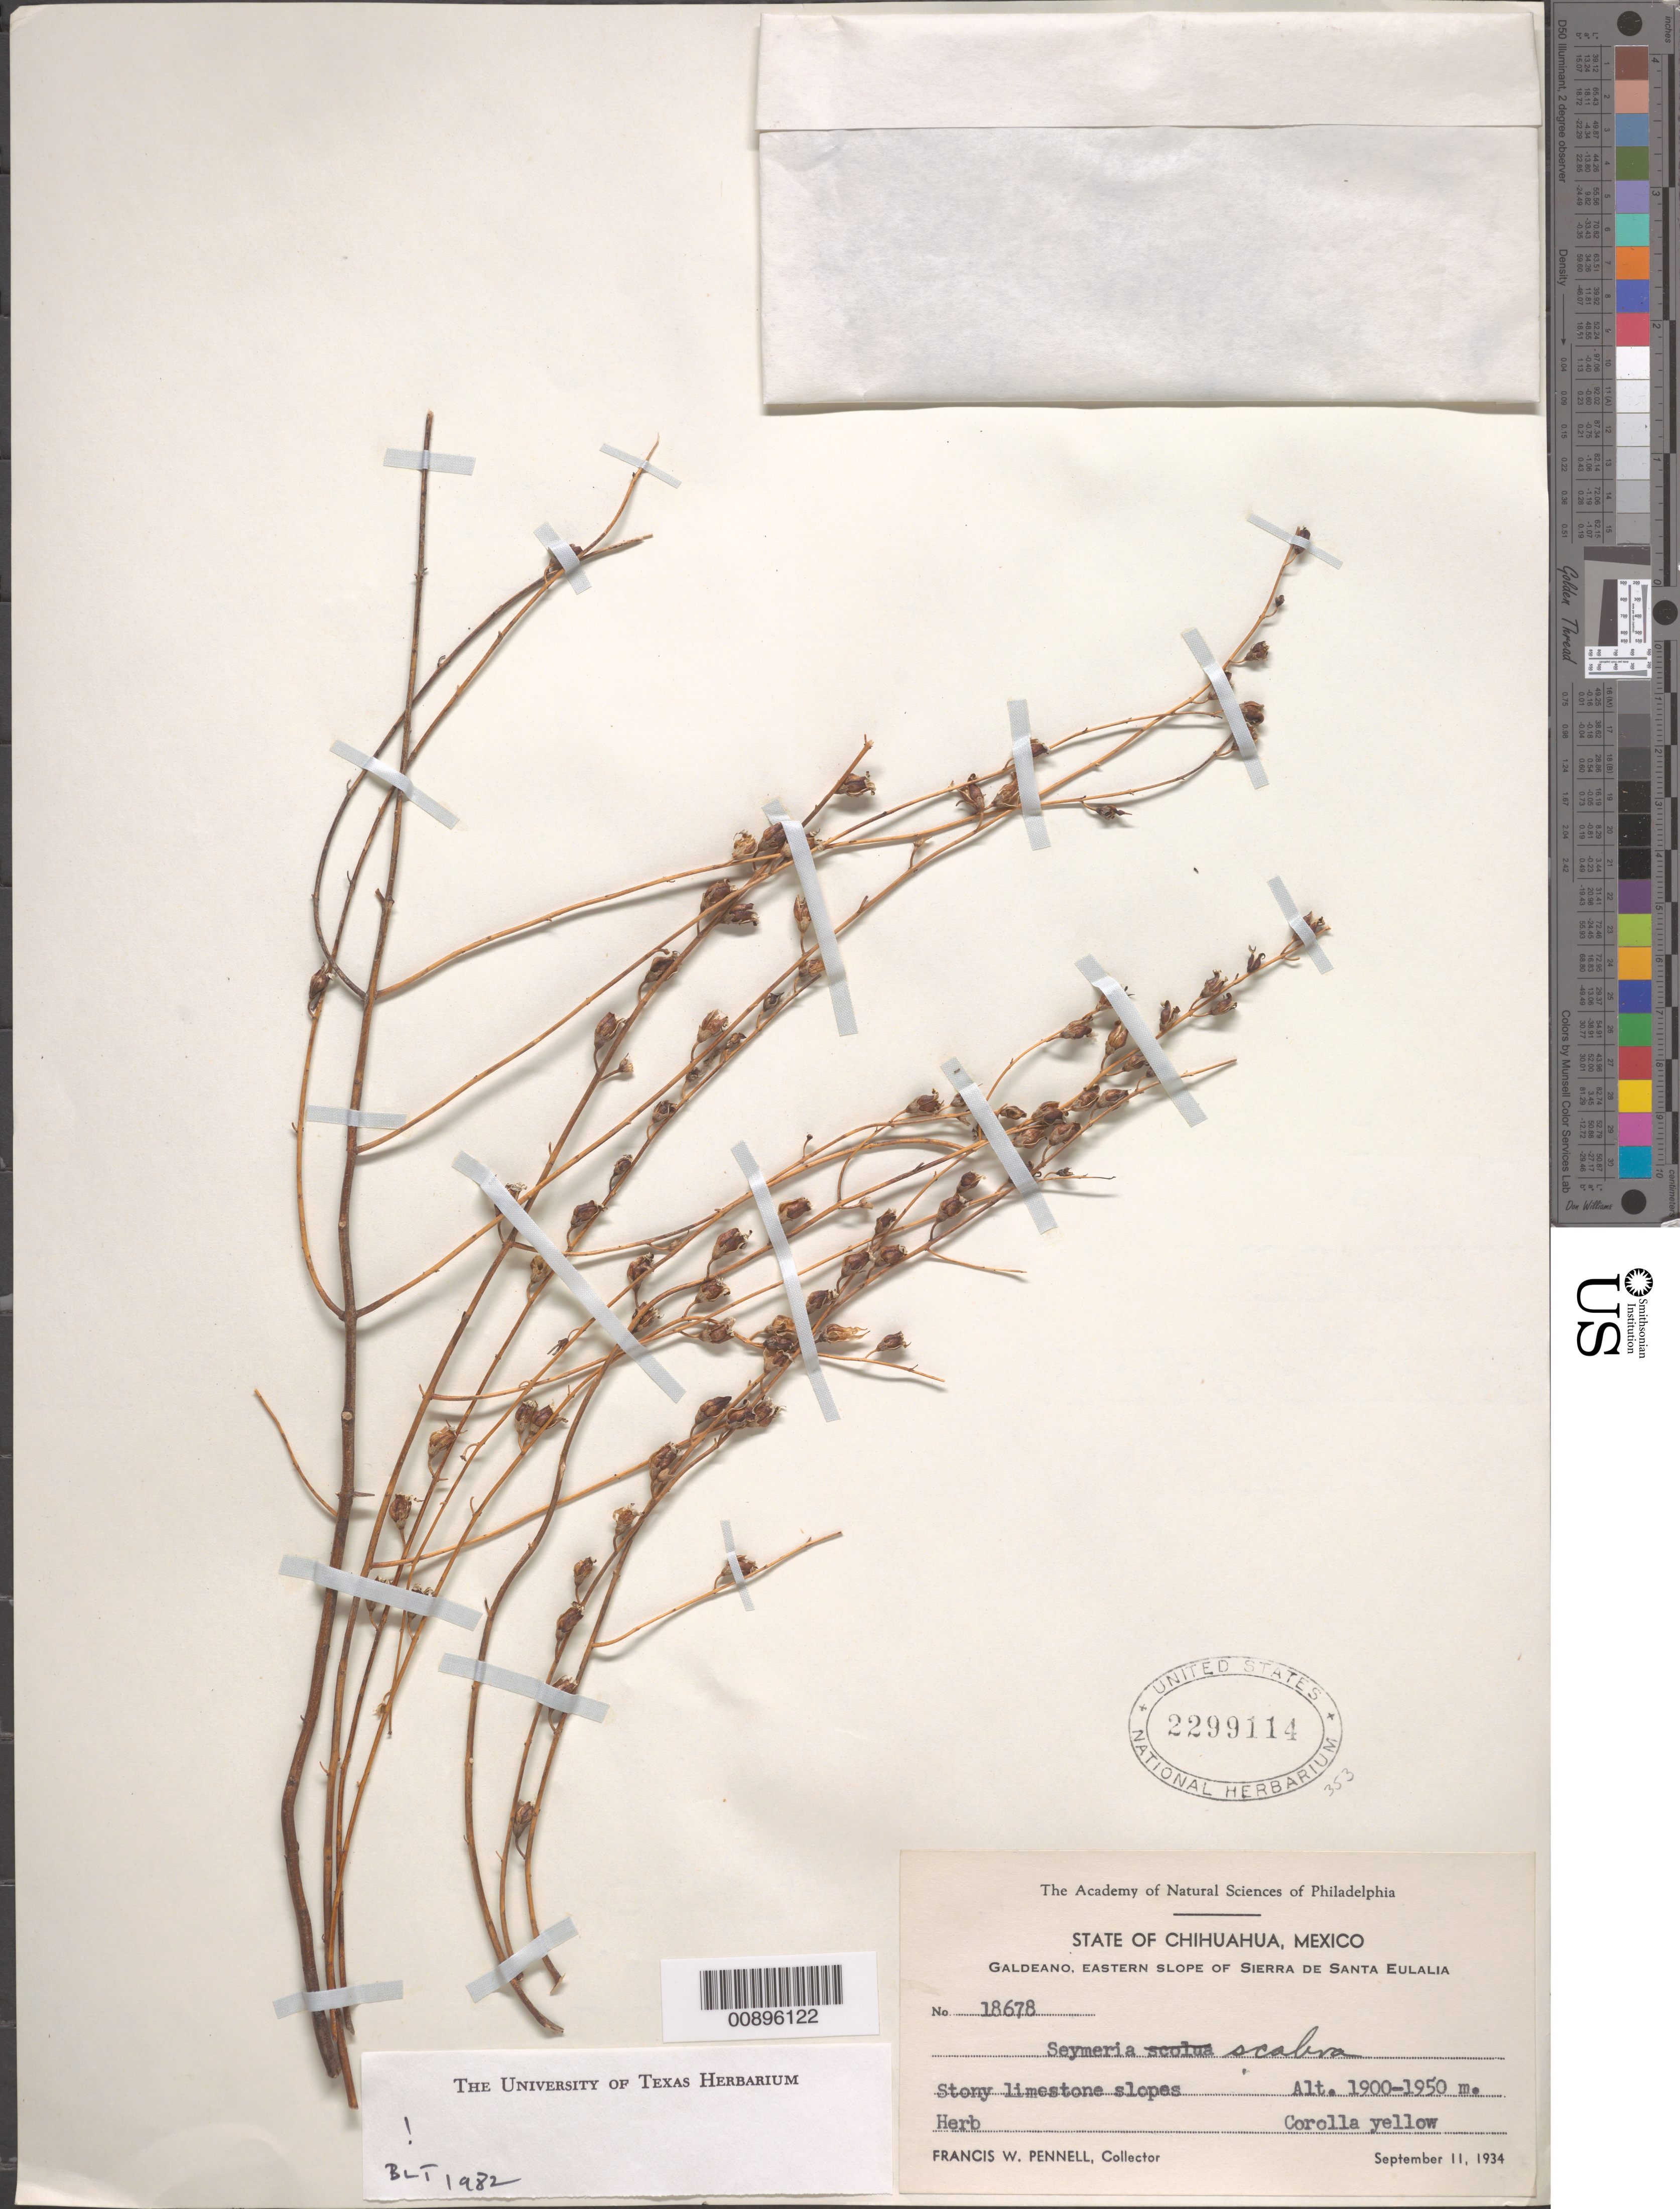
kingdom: Plantae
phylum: Tracheophyta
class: Magnoliopsida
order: Lamiales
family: Orobanchaceae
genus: Seymeria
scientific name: Seymeria scabra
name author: A. Gray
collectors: F. W. Pennell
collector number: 18678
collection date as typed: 11 Sep 1934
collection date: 1934-09-11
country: Mexico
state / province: Chihuahua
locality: Galdeano, eastern slope of Sierra de Santa Eulalia, Chihuahua.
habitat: Stony limestone slopes.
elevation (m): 1950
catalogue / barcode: US 2299114